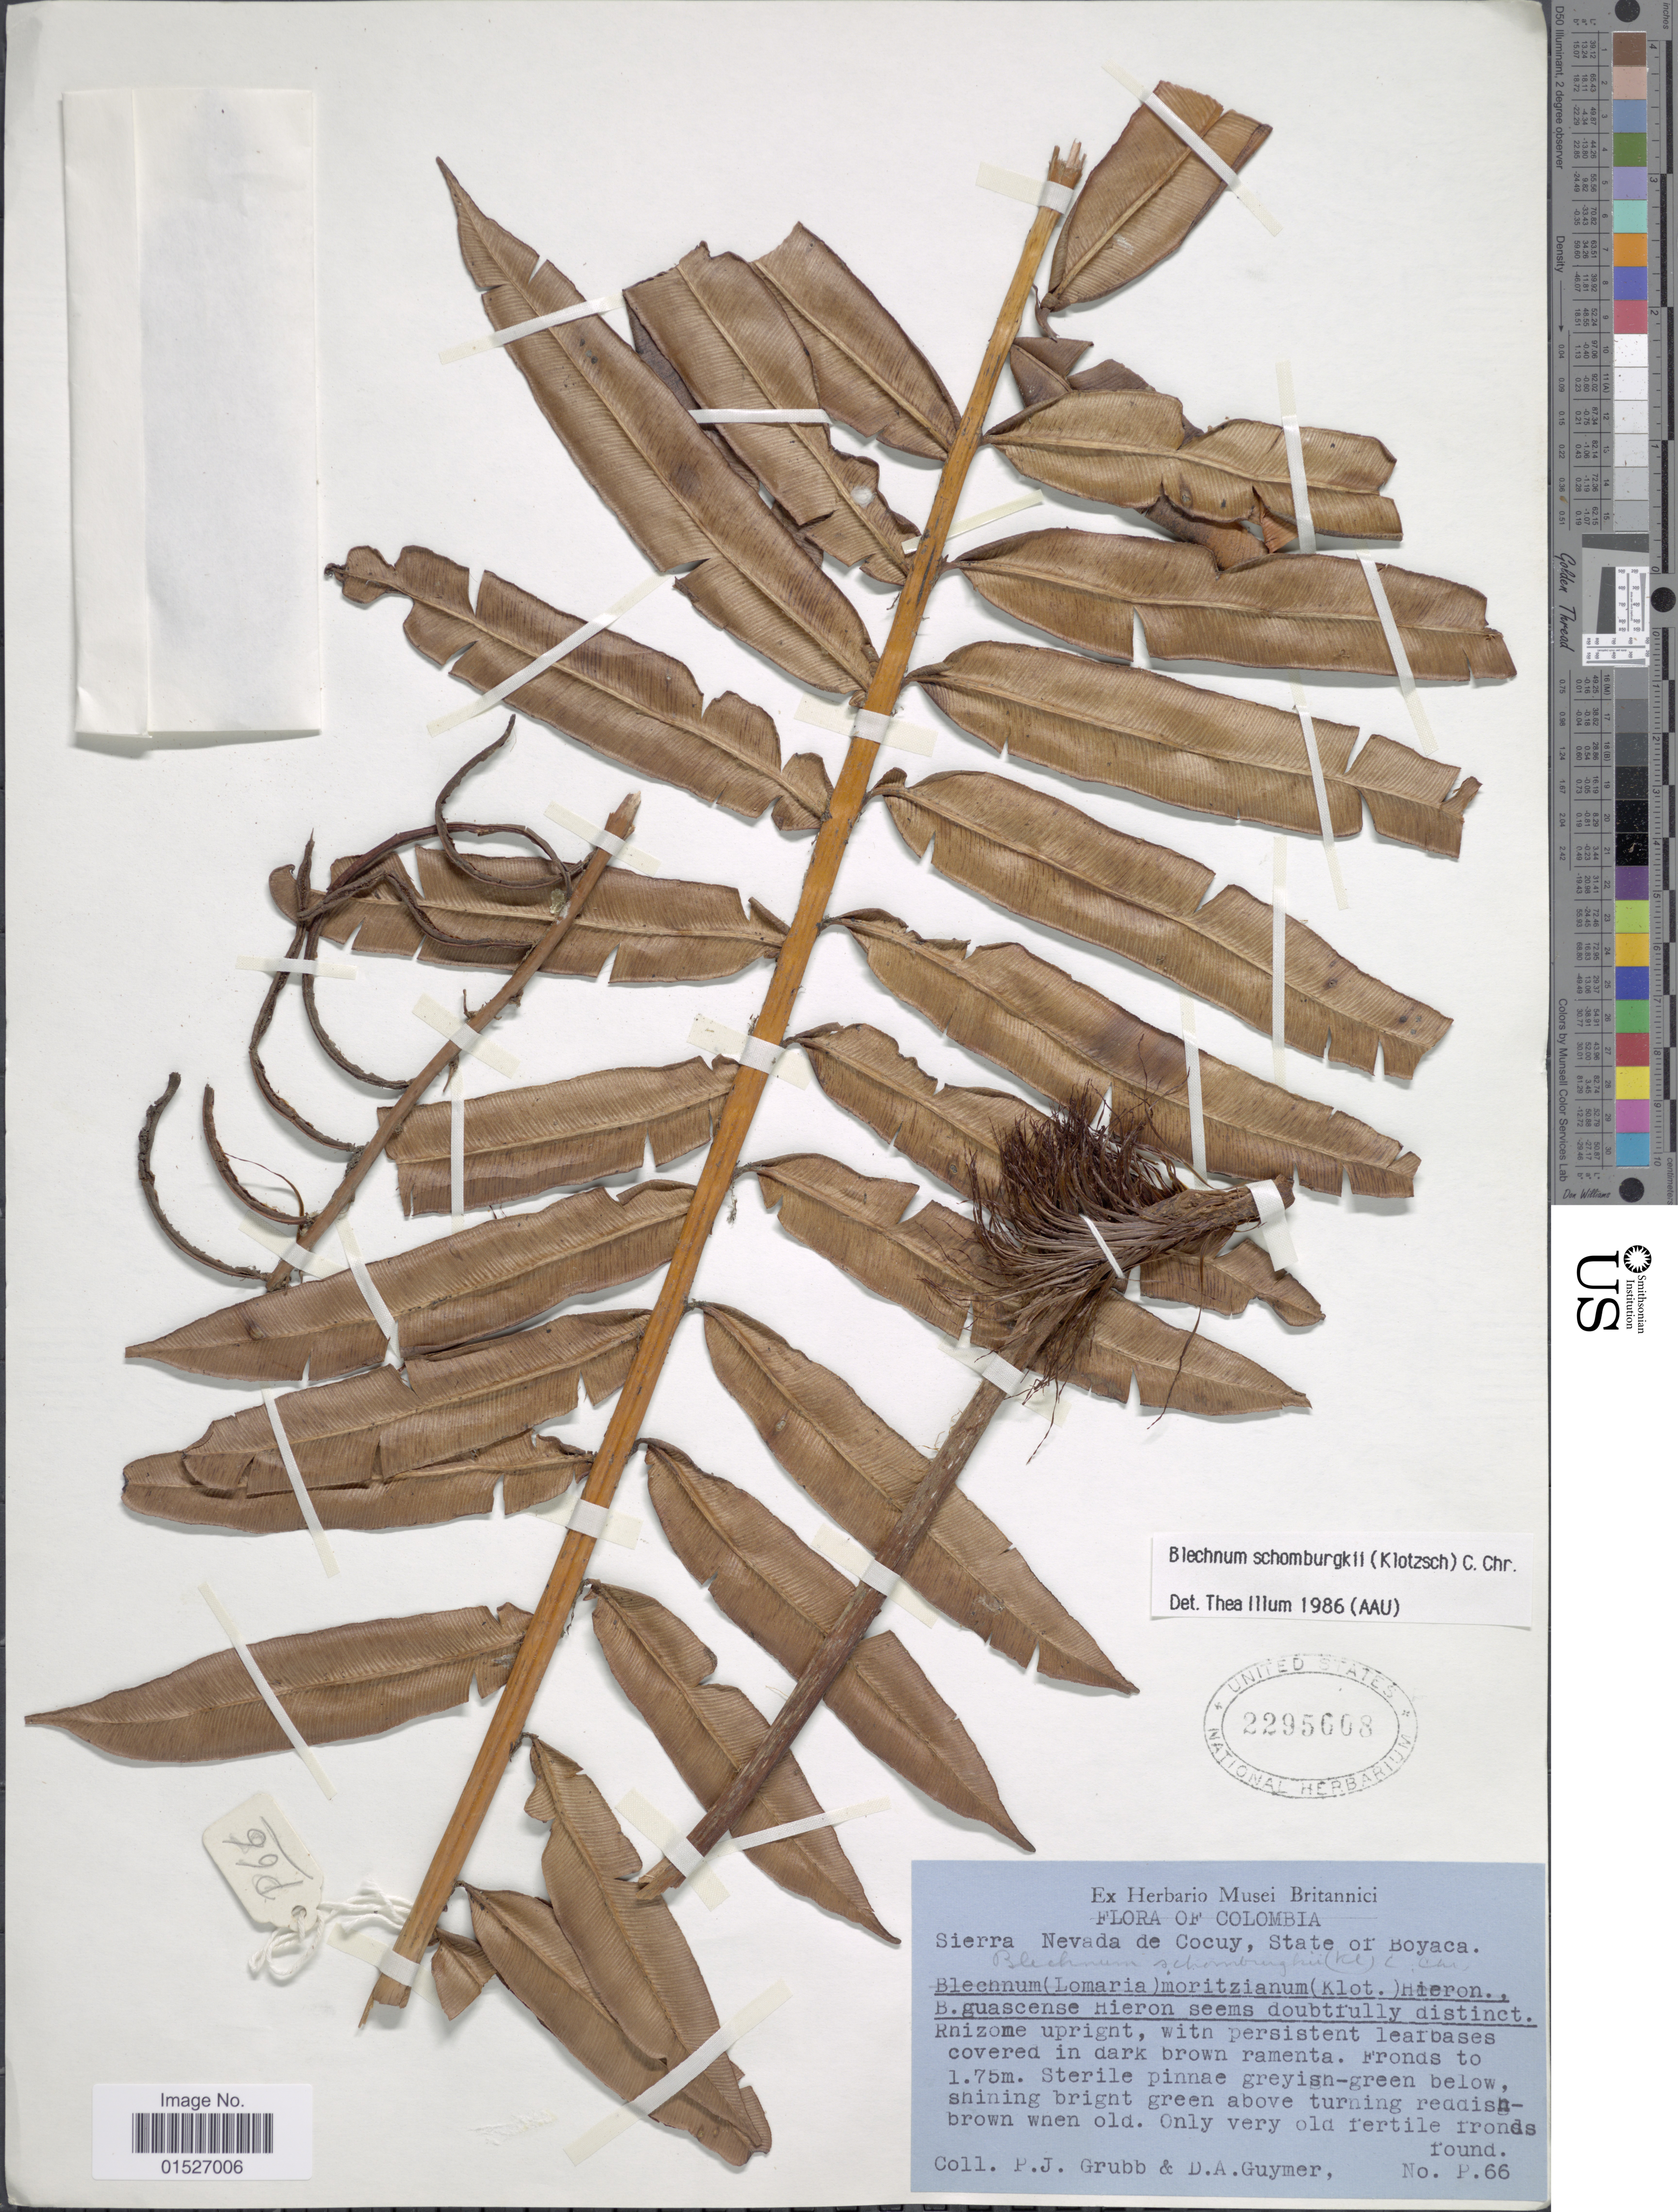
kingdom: Plantae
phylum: Tracheophyta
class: Polypodiopsida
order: Polypodiales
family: Blechnaceae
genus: Blechnum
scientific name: Blechnum schomburgkii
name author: (Klotzsch) C. Chr.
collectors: P. J. Grubb & D. Guymer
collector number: P66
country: Colombia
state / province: Boyacá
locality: Sierra Nevada de Cocuy, State of Boyaca.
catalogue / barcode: US 2295668